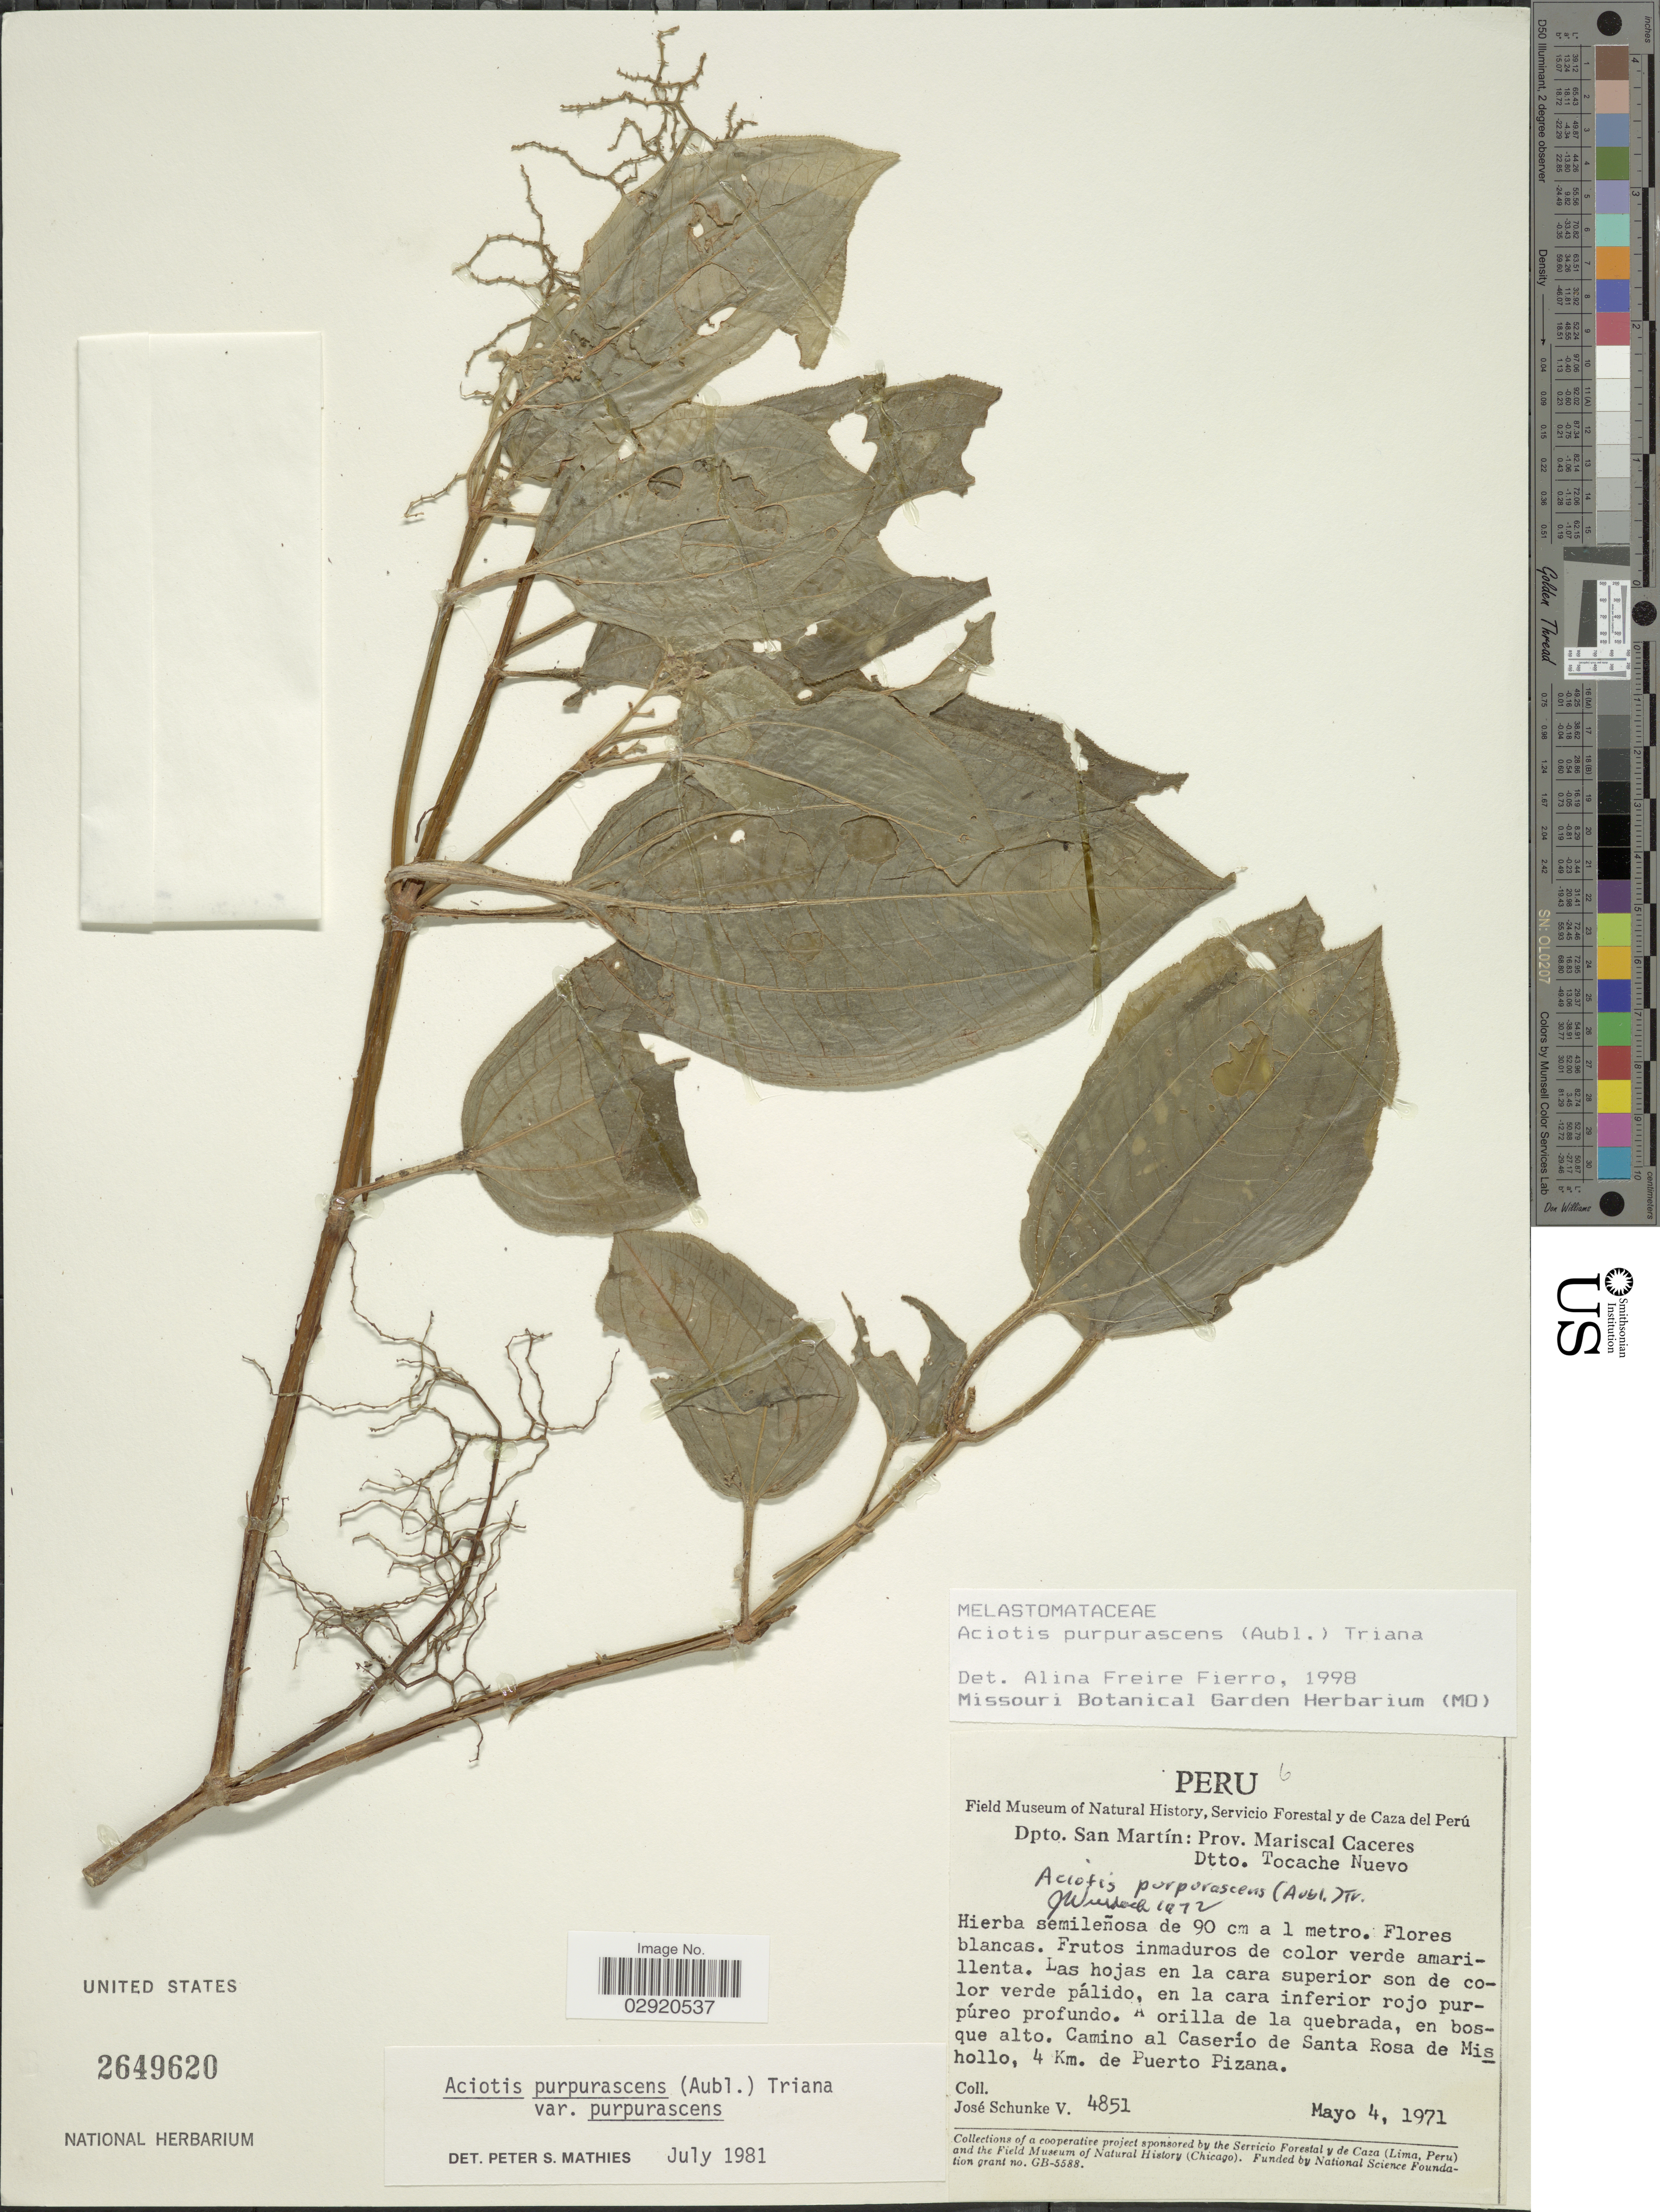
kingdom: Plantae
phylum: Tracheophyta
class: Magnoliopsida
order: Myrtales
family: Melastomataceae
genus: Aciotis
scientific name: Aciotis purpurascens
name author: (Aubl.) Triana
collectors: J. Schunke Vigo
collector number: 4851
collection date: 1971-05-04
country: Peru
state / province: San Martín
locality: Dpto. San Martín: Prov. Mariscal Caceres. Dtto. Tocache Nuevo. Camino al Caserío de Santa Rosa de Mishollo, 4 Km. de Puerto Pizana.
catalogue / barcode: US 2649620